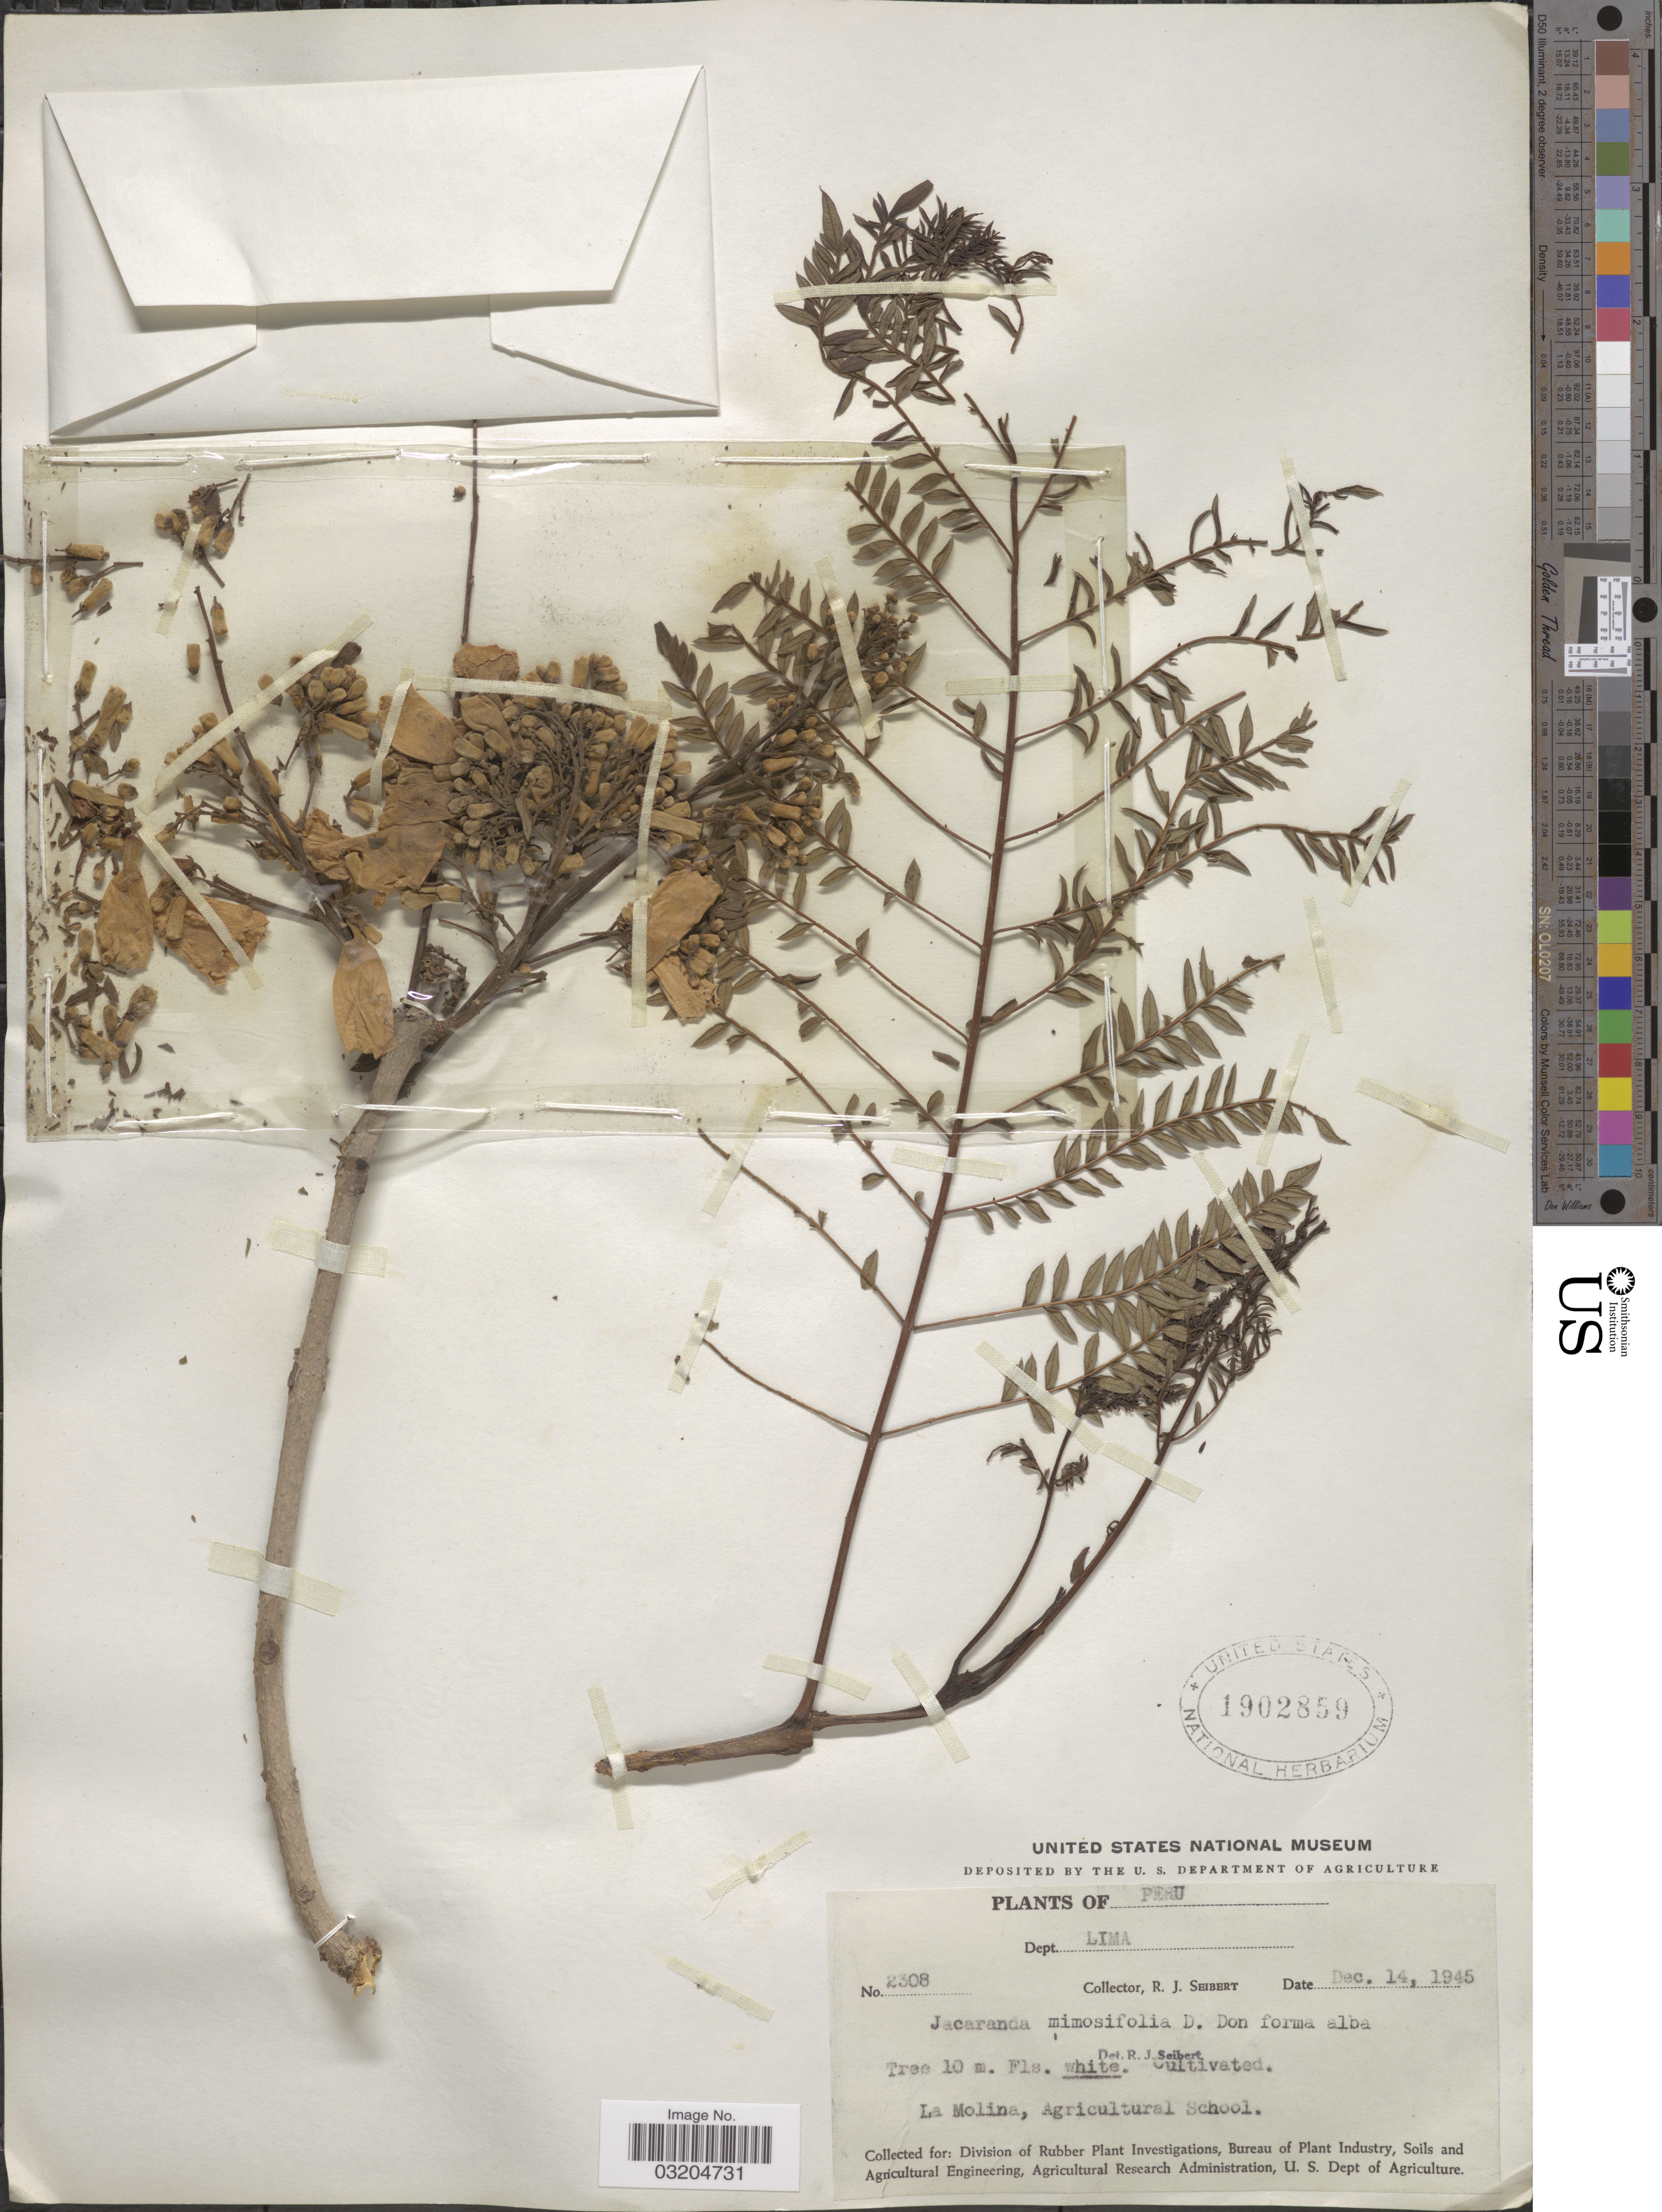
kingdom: Plantae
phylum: Tracheophyta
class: Magnoliopsida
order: Lamiales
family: Bignoniaceae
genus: Jacaranda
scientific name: Jacaranda mimosifolia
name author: D. Don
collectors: R. J. Seibert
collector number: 2308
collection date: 1945-12-14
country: Peru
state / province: Lima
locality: Dept. Lima, La Molina, Agricultural School.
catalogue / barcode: US 1902859